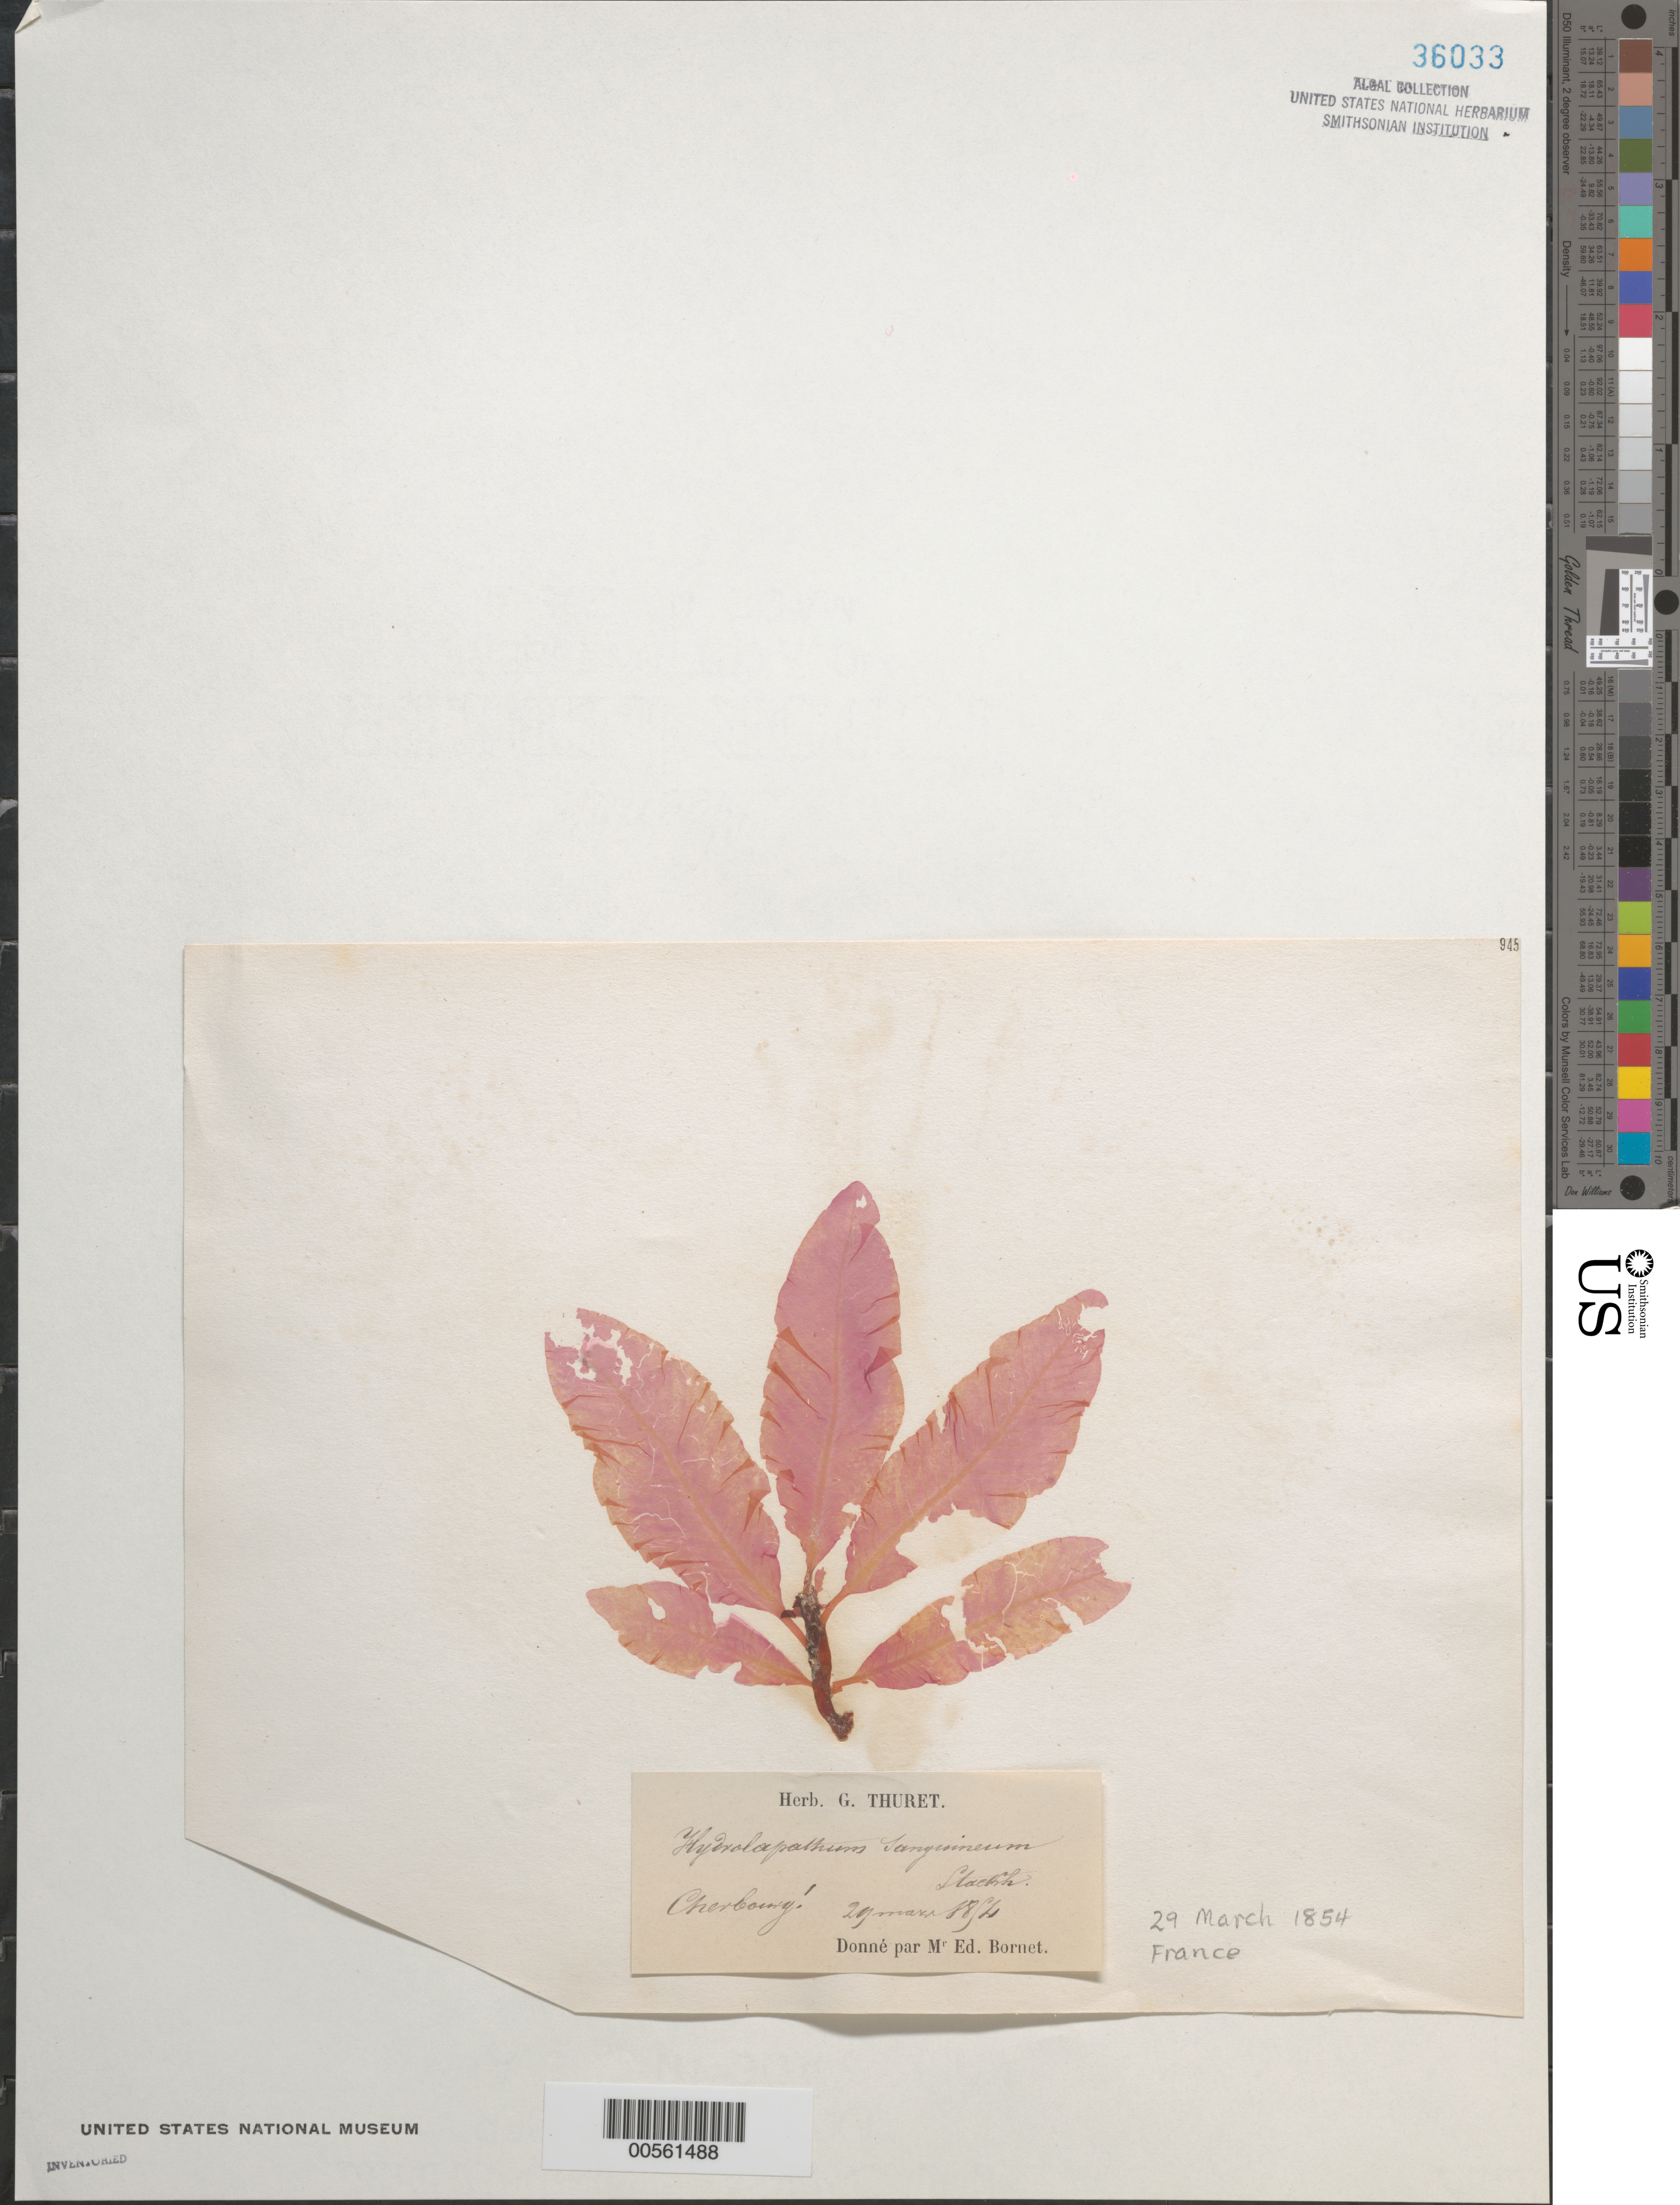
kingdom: Plantae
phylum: Rhodophyta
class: Florideophyceae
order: Ceramiales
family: Delesseriaceae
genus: Hydrolapathum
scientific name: Hydrolapathum sanguineum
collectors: Thuret, G. (herbarium)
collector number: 945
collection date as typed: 29 Mar 1854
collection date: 1854-03-29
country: France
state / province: Normandie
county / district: Manche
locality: Cherbourg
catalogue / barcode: US 36033